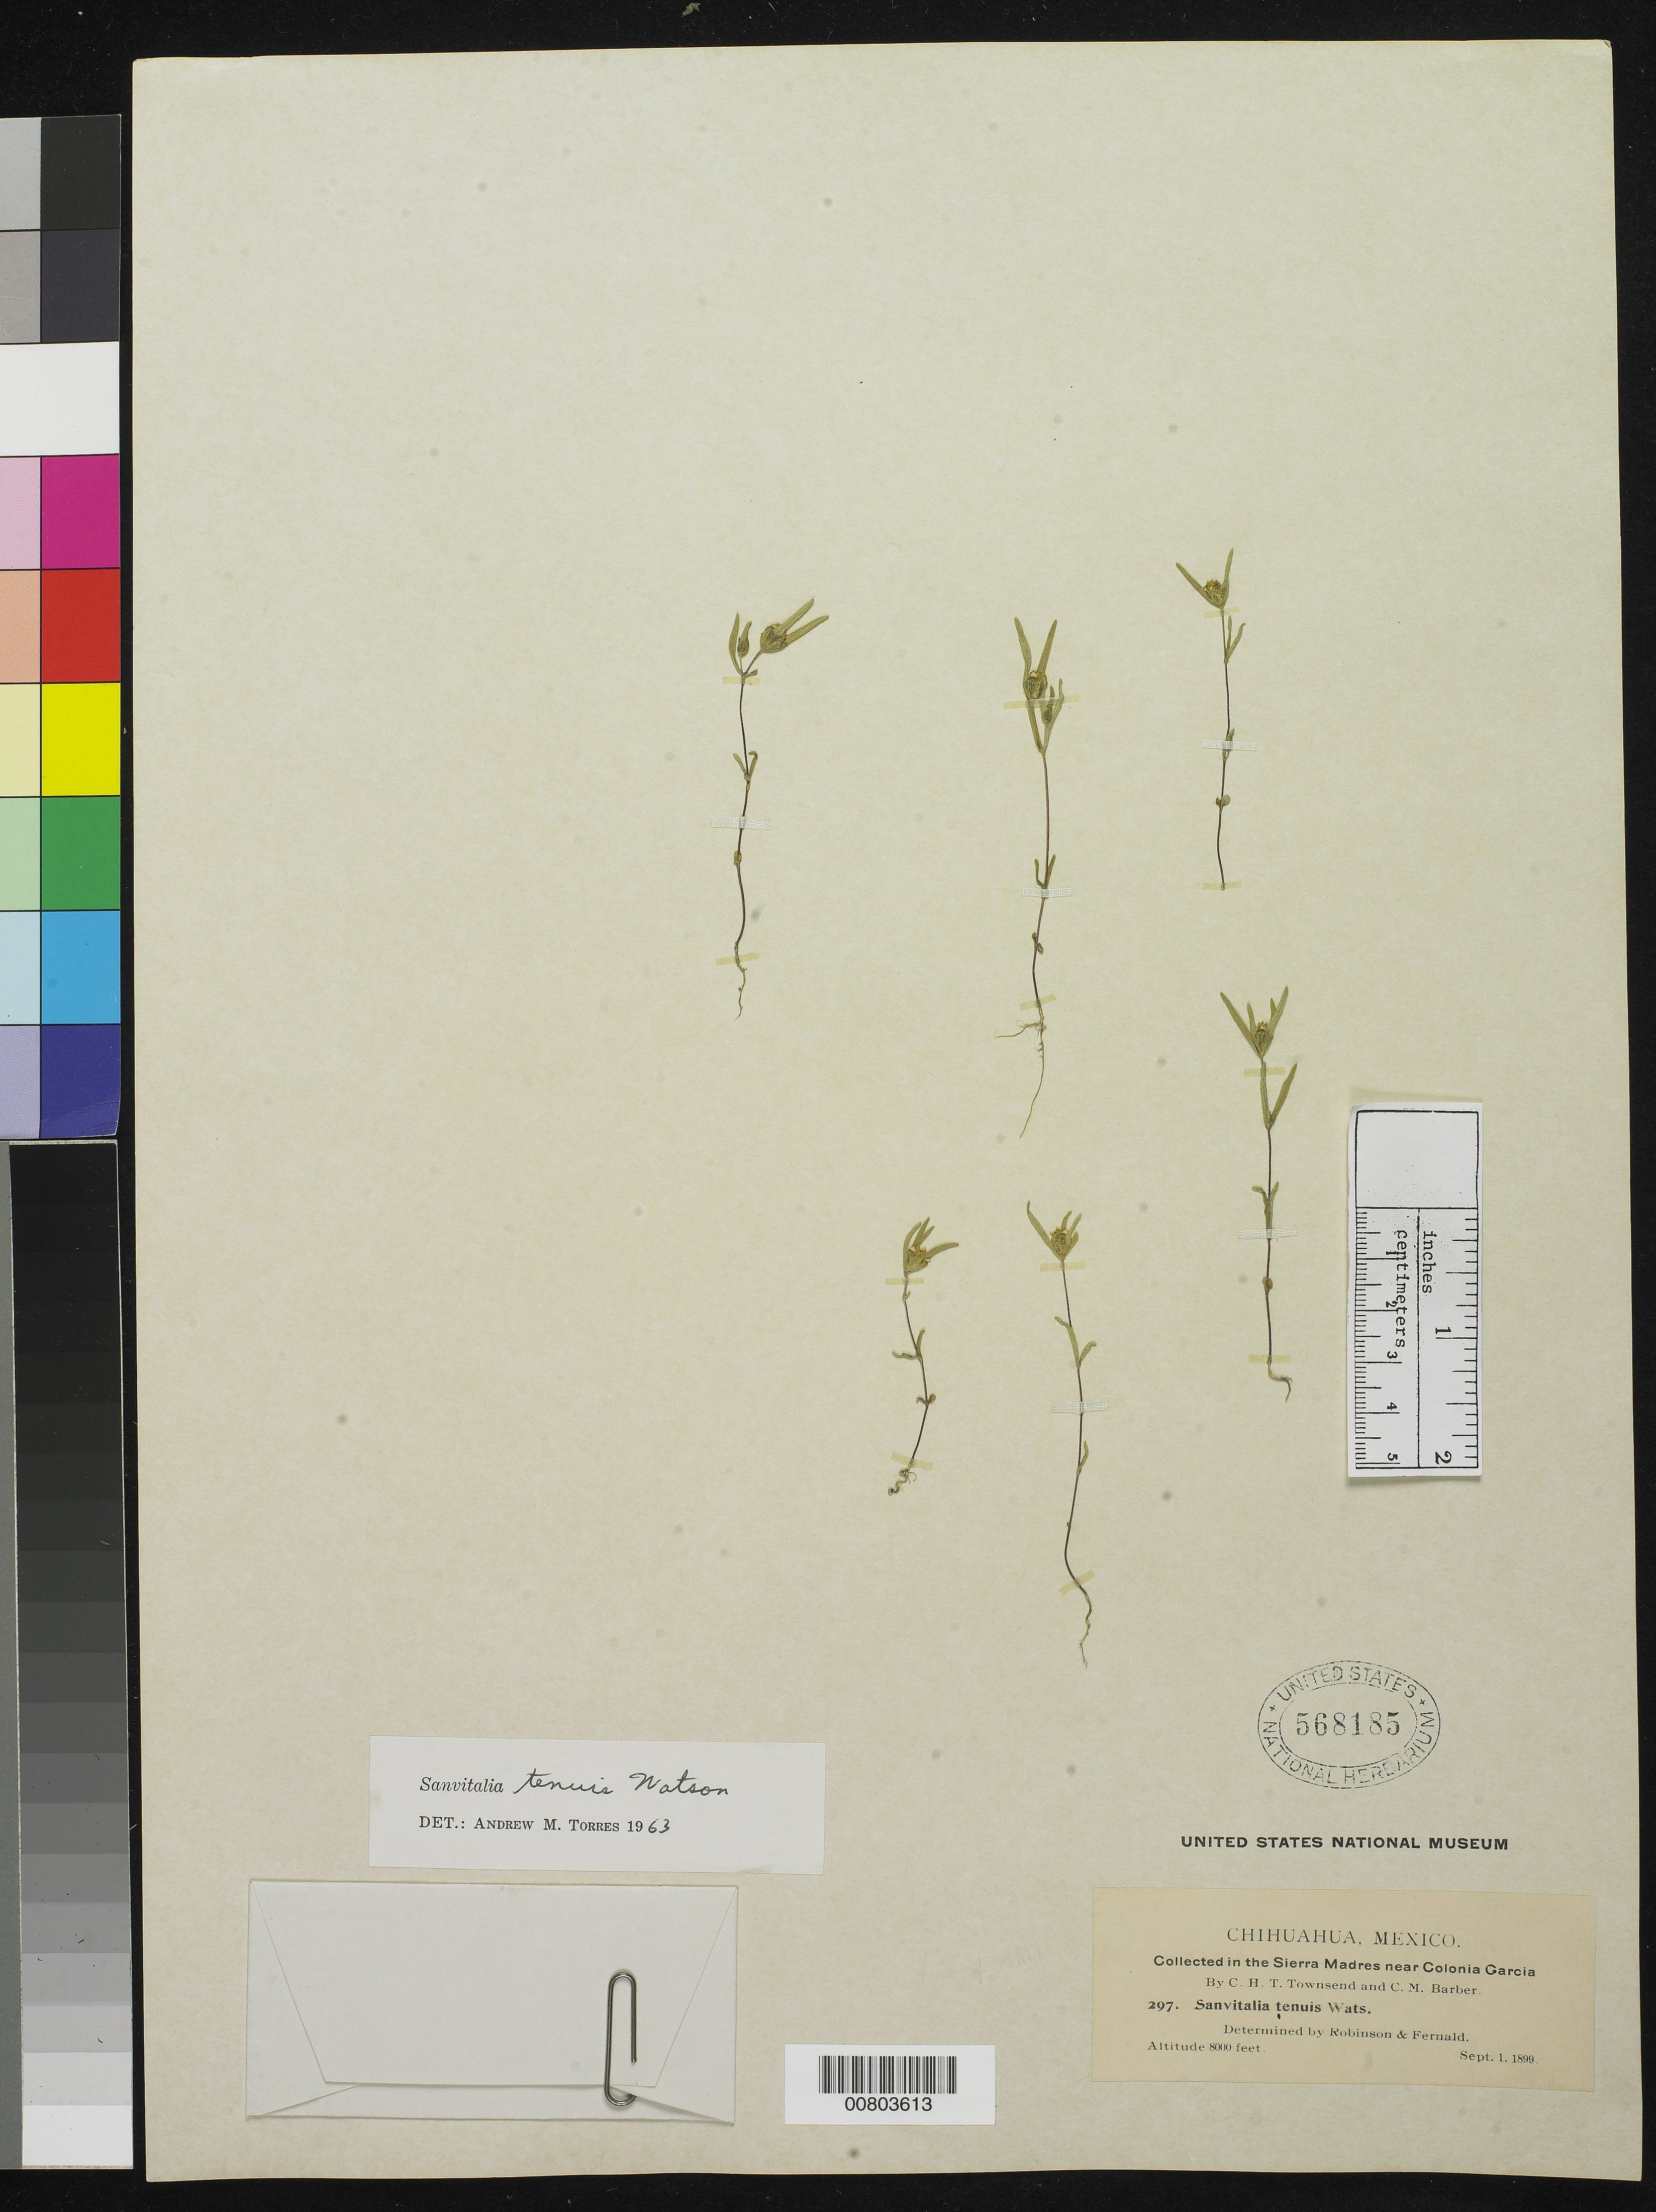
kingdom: Plantae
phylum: Tracheophyta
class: Magnoliopsida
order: Asterales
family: Asteraceae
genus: Zinnia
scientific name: Zinnia tenuis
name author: (S. Watson) Strother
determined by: Skibicki, Samuel V.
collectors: C. H. T. Townsend & C. Barber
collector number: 297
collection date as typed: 01 Sep 1899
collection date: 1899-09-01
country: Mexico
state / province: Chihuahua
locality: Sierra Madre near Colonia García, Chihuahua.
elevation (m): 2438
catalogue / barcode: US 568185